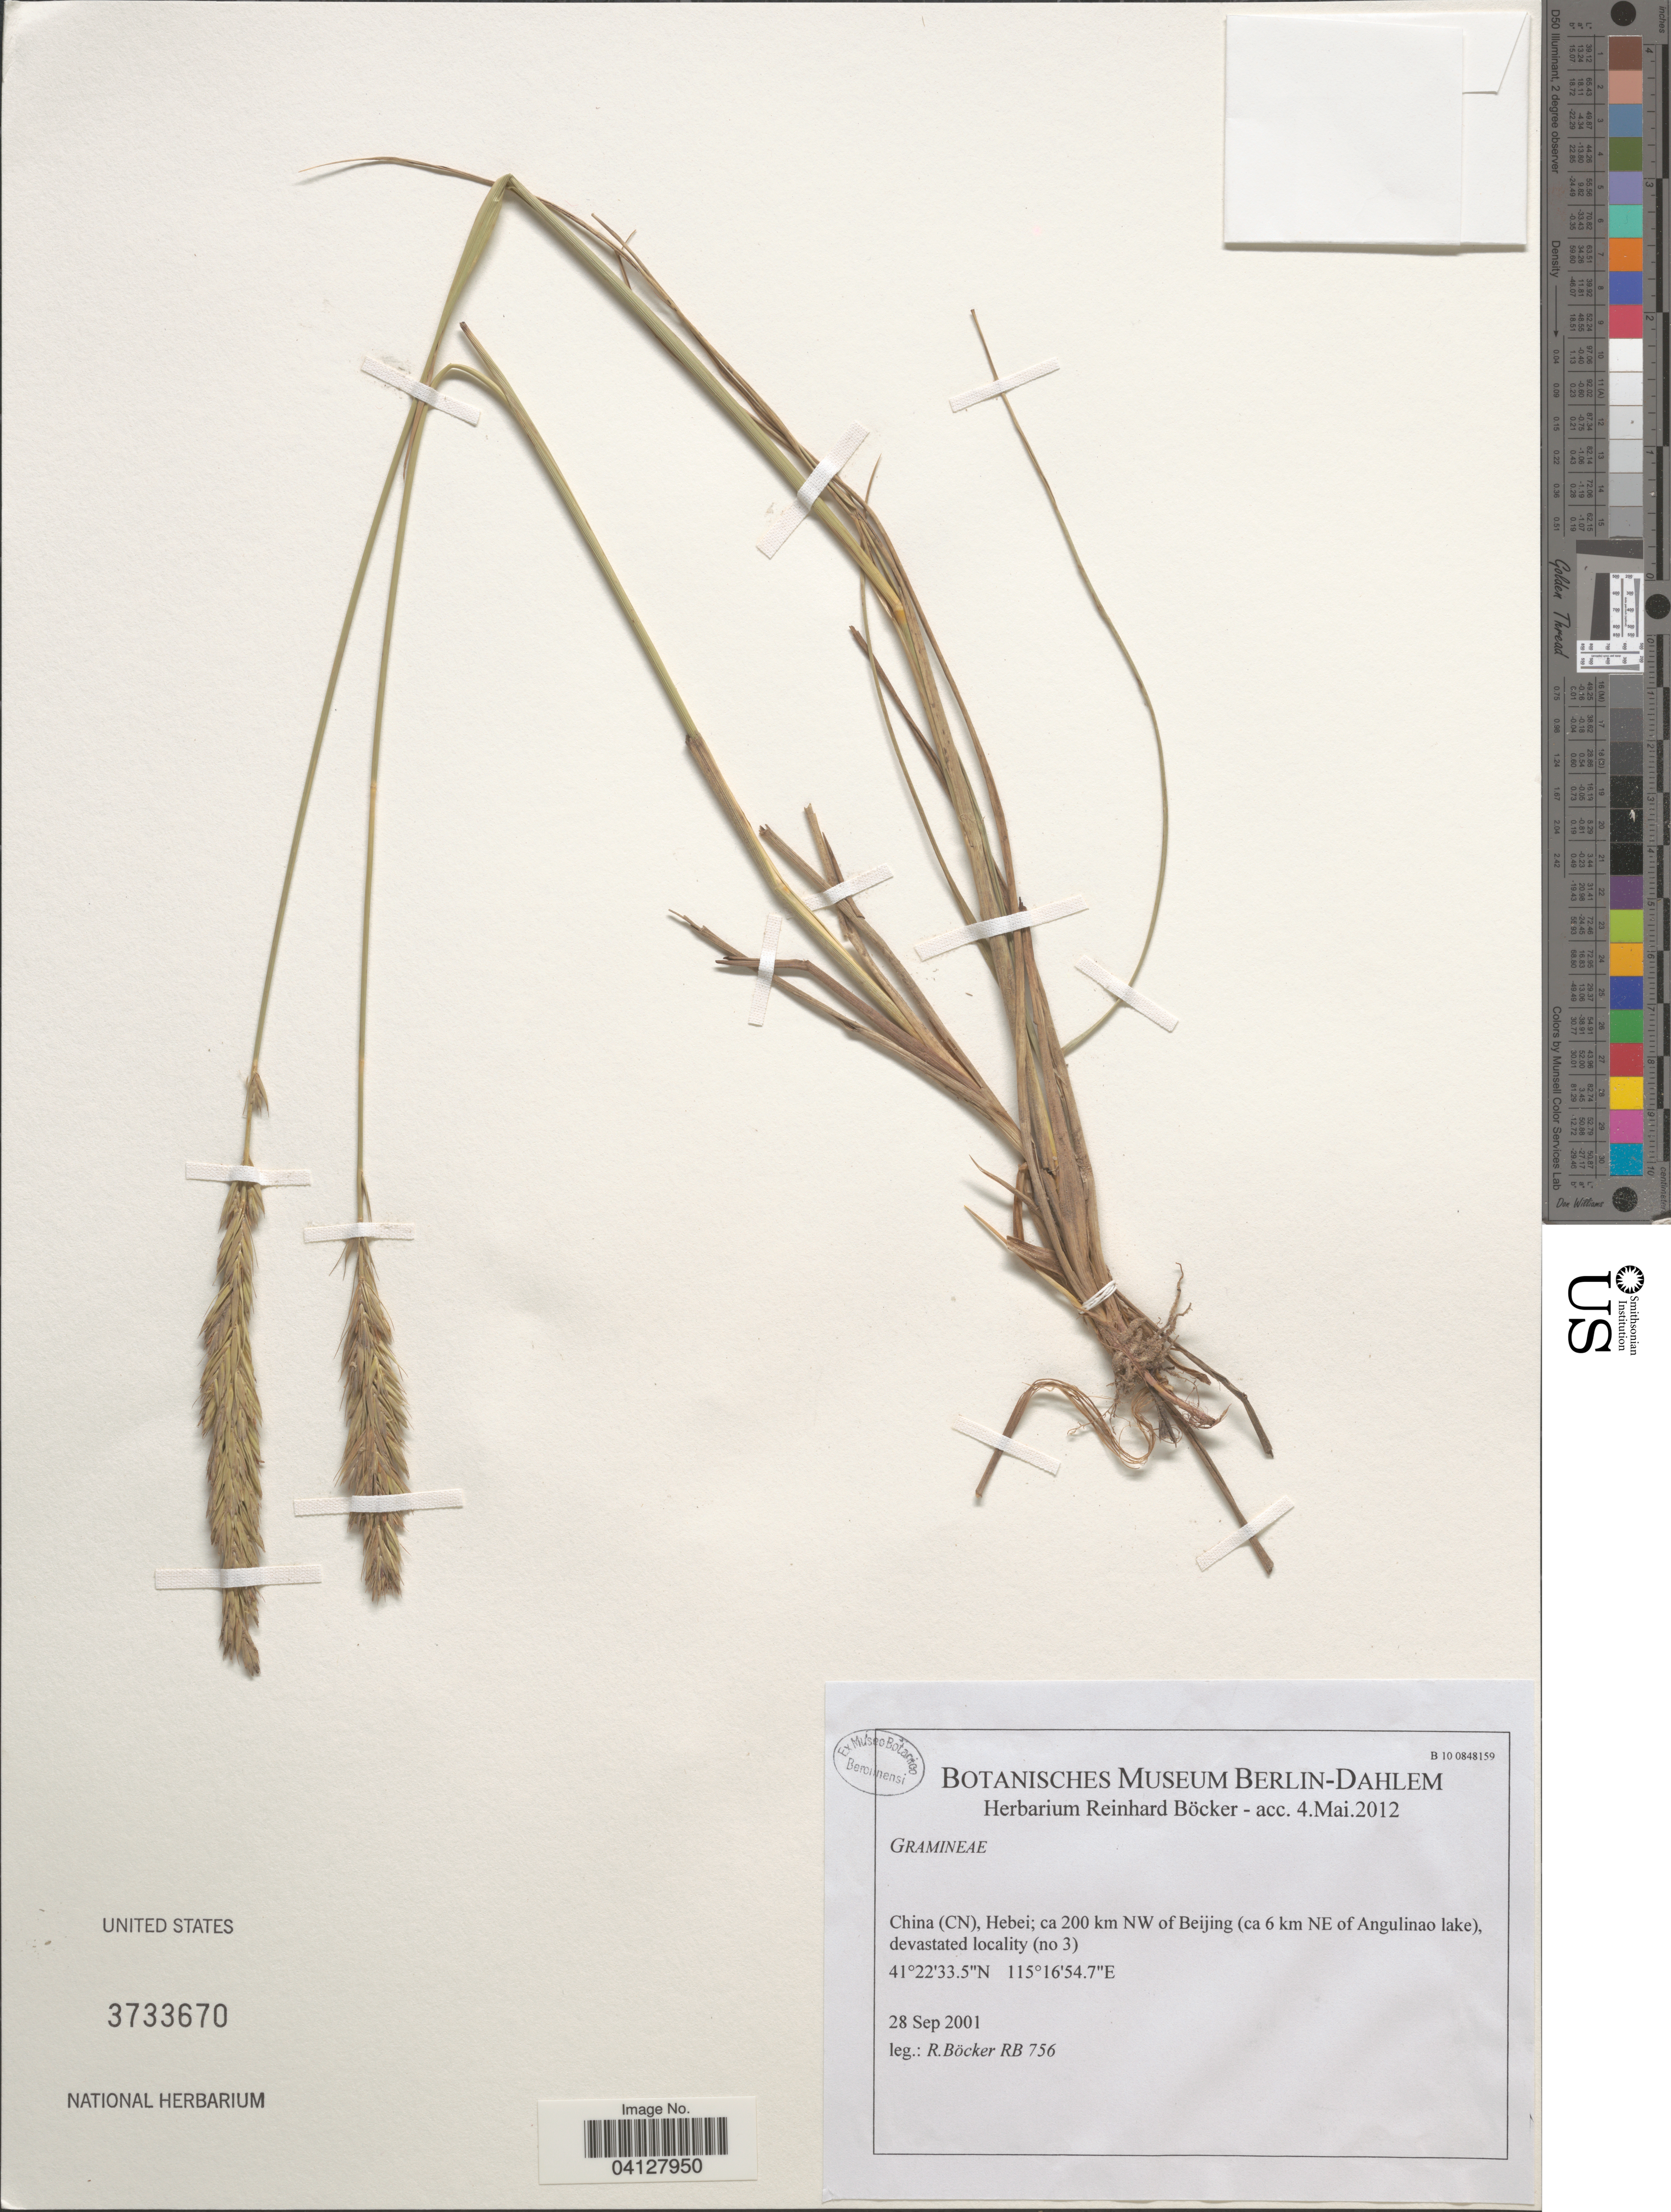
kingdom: Plantae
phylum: Tracheophyta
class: Liliopsida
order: Poales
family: Poaceae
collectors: R. Böcker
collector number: RB 756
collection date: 2001-09-28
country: China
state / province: Hebei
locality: Ca 200 km NW of Beijing (ca 6 km NE of Angulinao lake), devastated locality (no 3).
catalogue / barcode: US 3733670